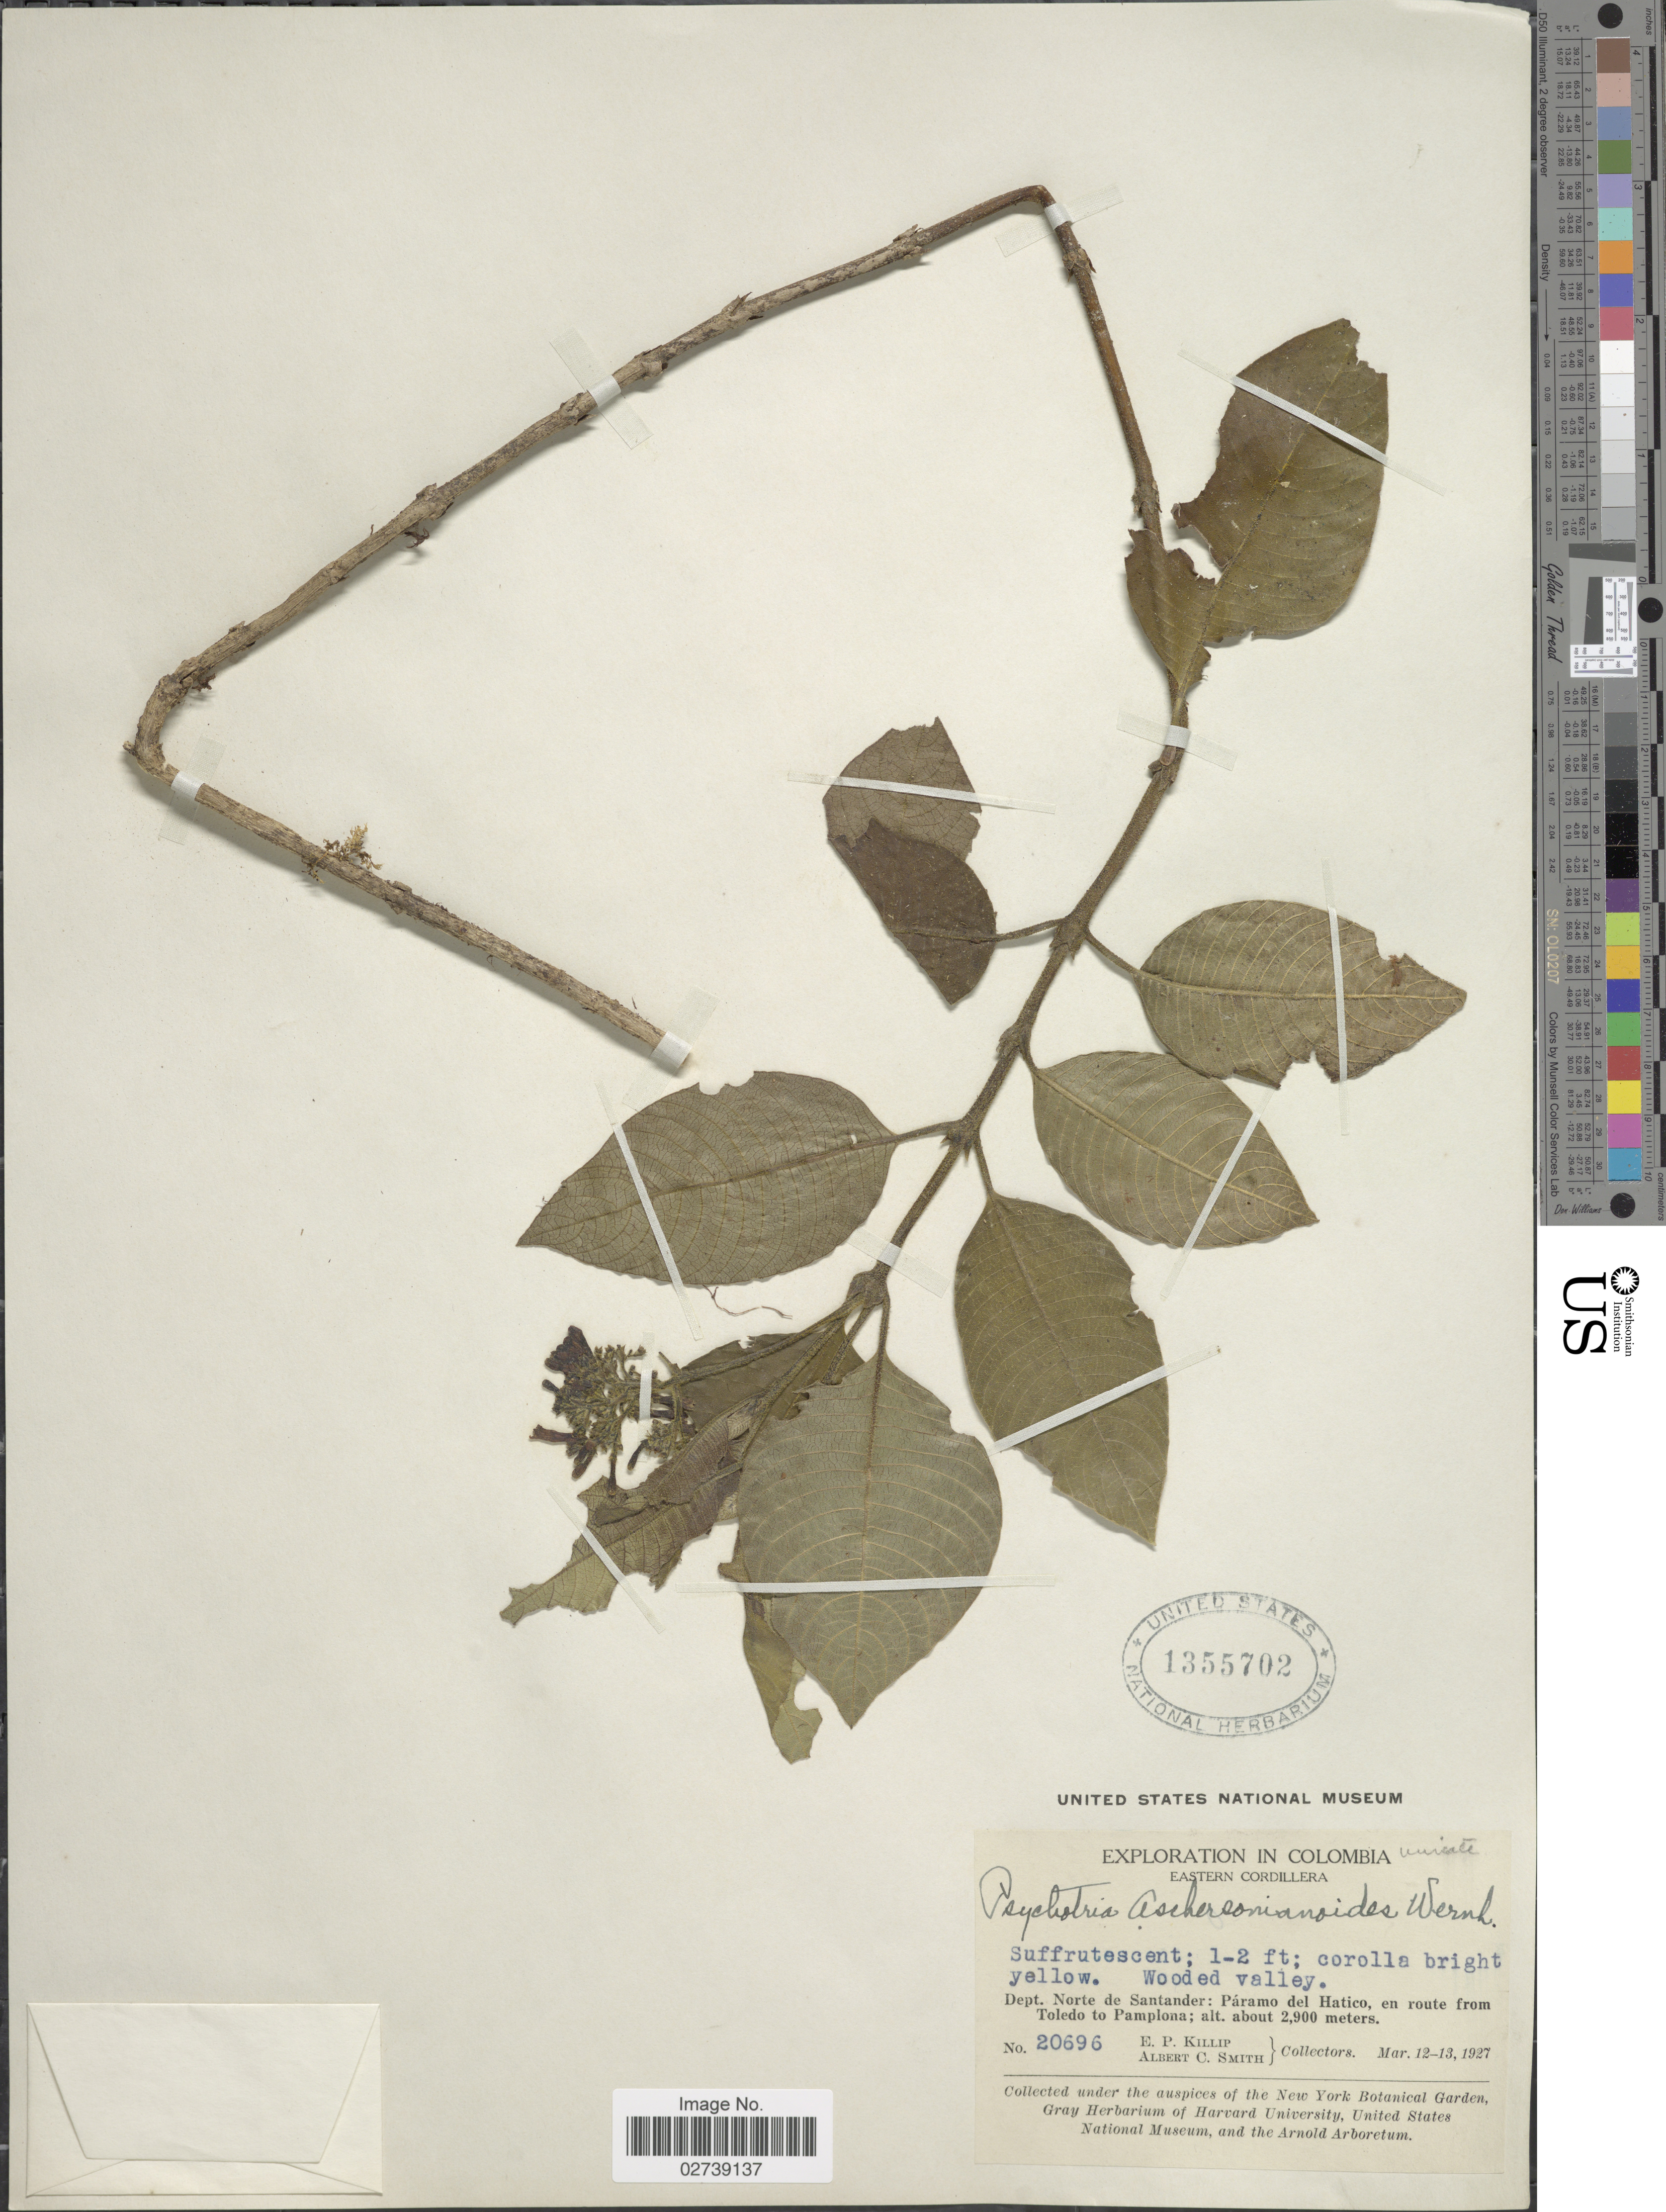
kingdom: Plantae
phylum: Tracheophyta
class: Magnoliopsida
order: Gentianales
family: Rubiaceae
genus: Palicourea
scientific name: Palicourea aschersonianoides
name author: Steyerm.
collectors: E. P. Killip & A. C. Smith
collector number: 20696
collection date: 1927-03-12/1927-03-13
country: Colombia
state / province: Norte de Santander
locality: Eastern Cordillera. Dept. Norte de Santander: Páramo del Hatico, en route from Toledo to Pamplona.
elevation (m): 2900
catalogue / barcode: US 1355702